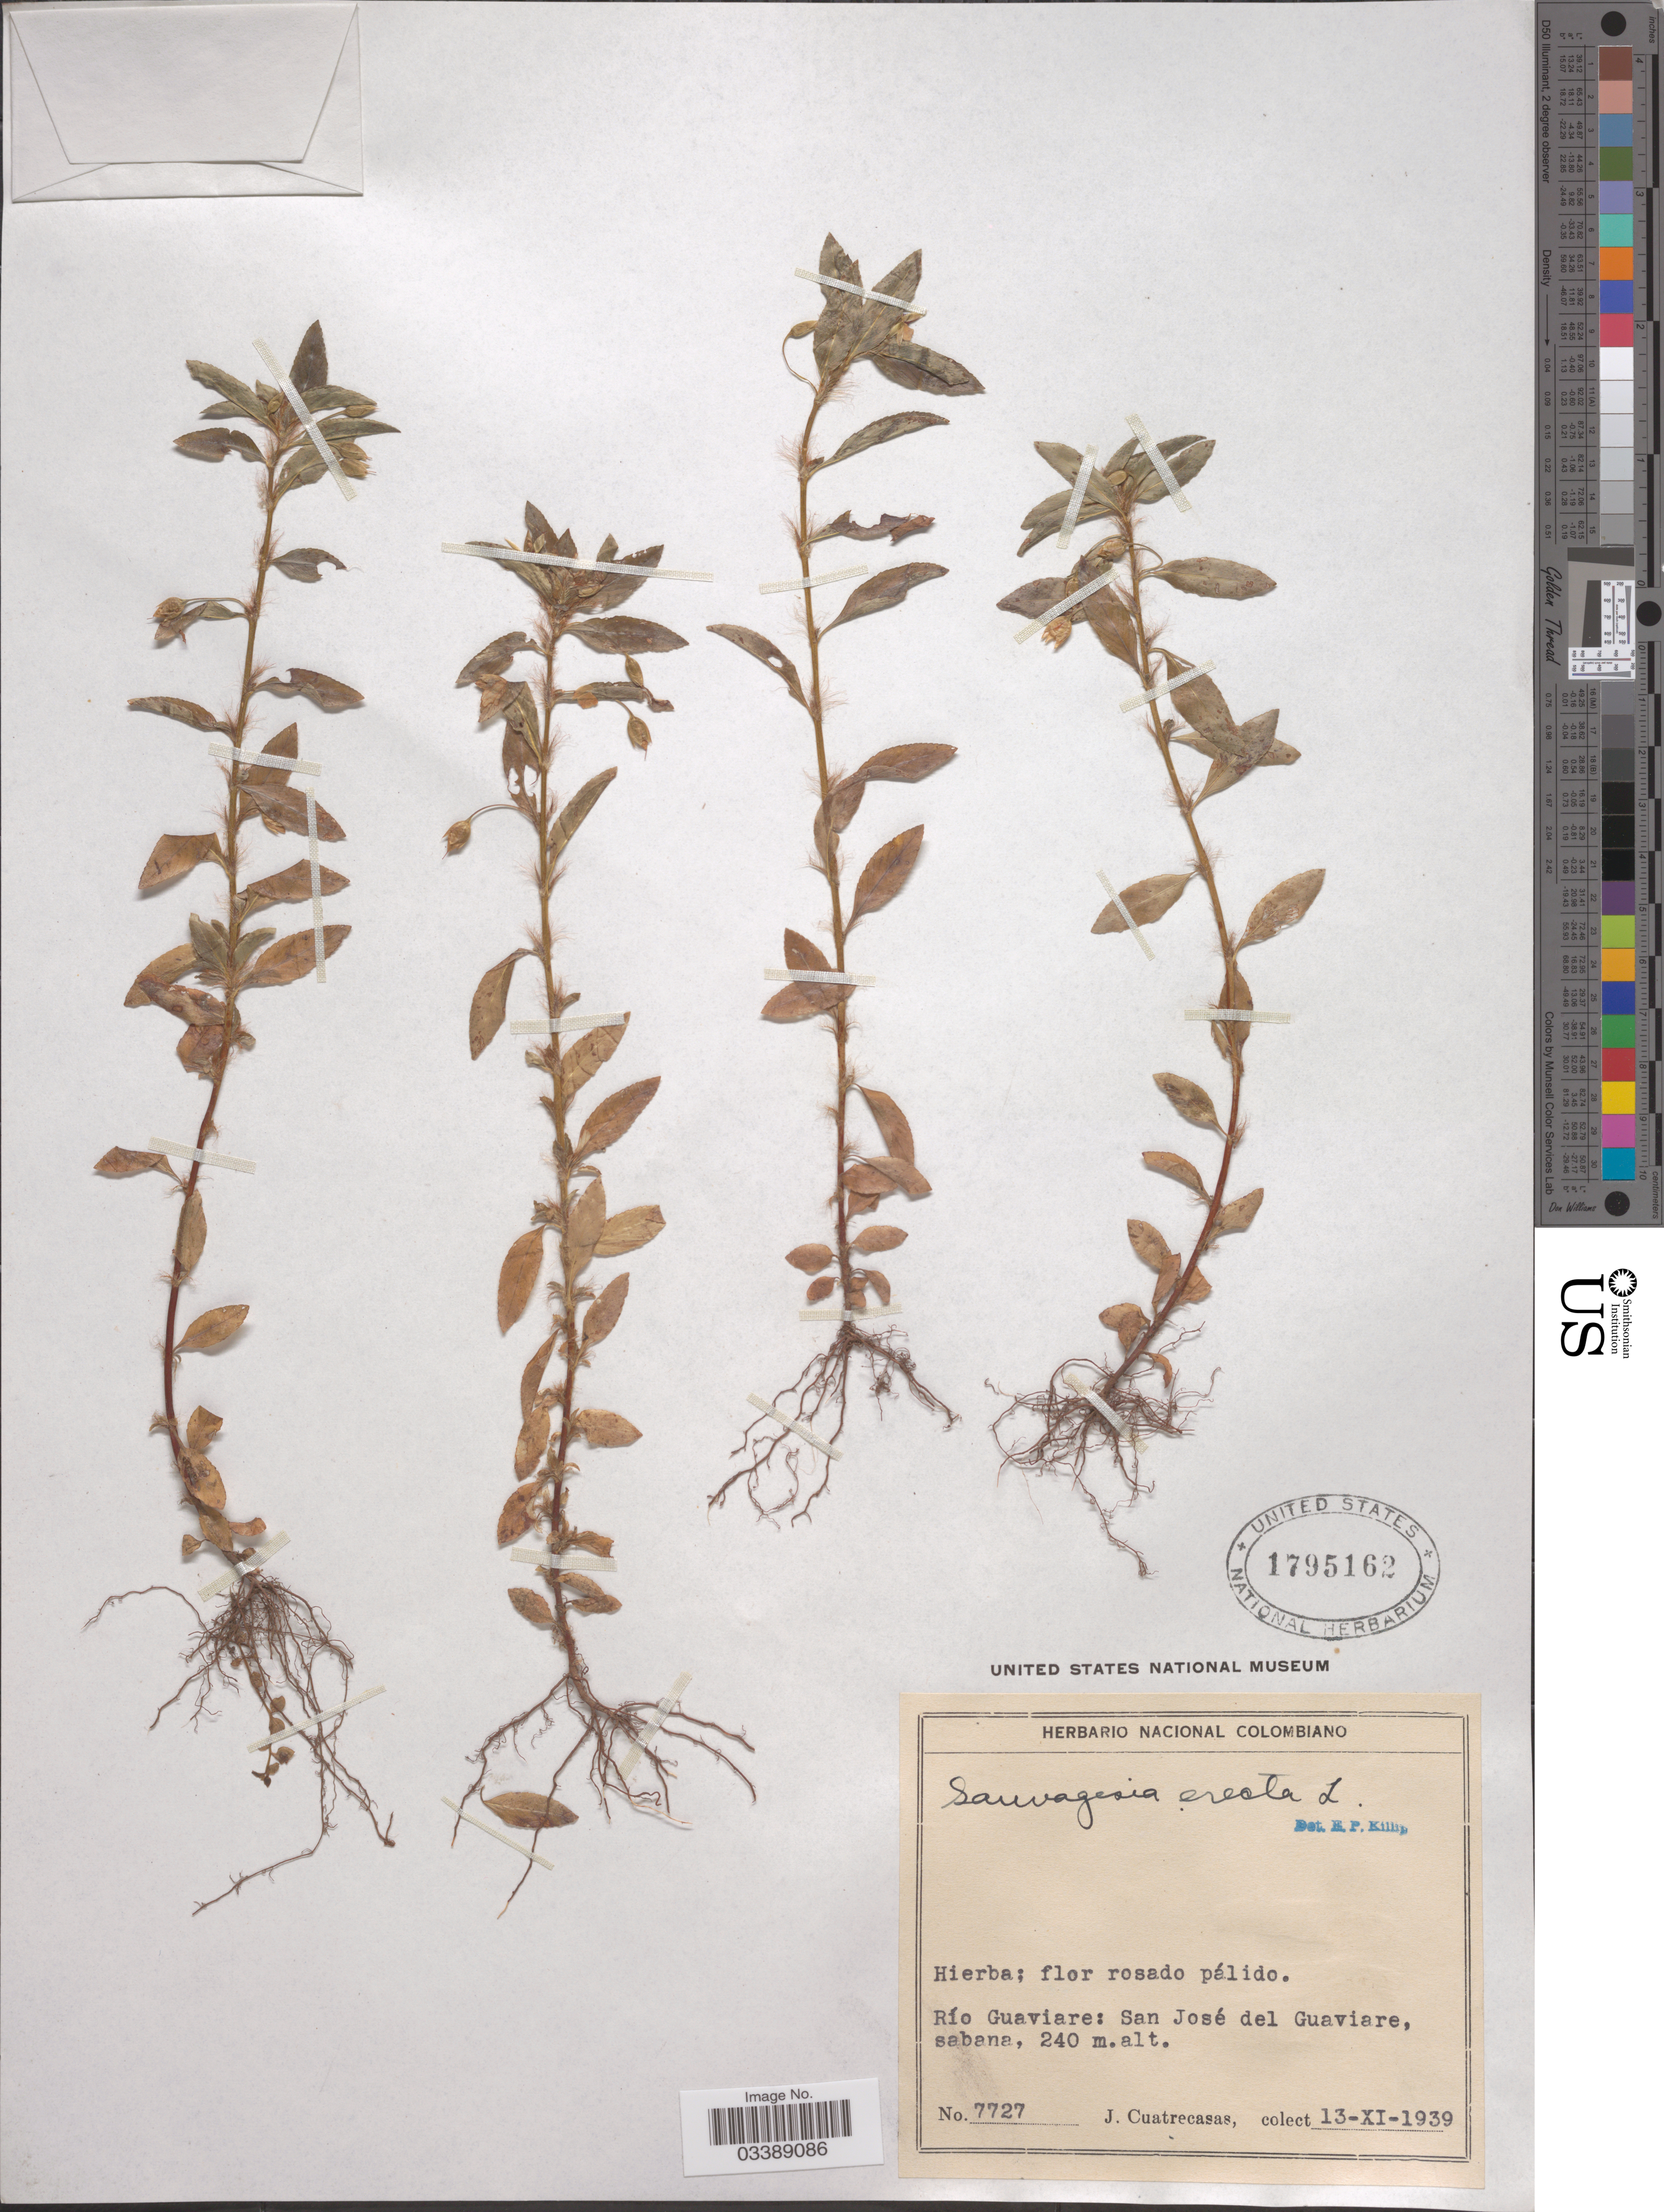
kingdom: Plantae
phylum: Tracheophyta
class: Magnoliopsida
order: Malpighiales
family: Ochnaceae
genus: Sauvagesia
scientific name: Sauvagesia erecta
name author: L.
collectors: J. Cuatrecasas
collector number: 7727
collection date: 1939-11-13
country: Colombia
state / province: Guaviare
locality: Río Guaviare: San José del Guaviare, sabana.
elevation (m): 240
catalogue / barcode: US 1795162